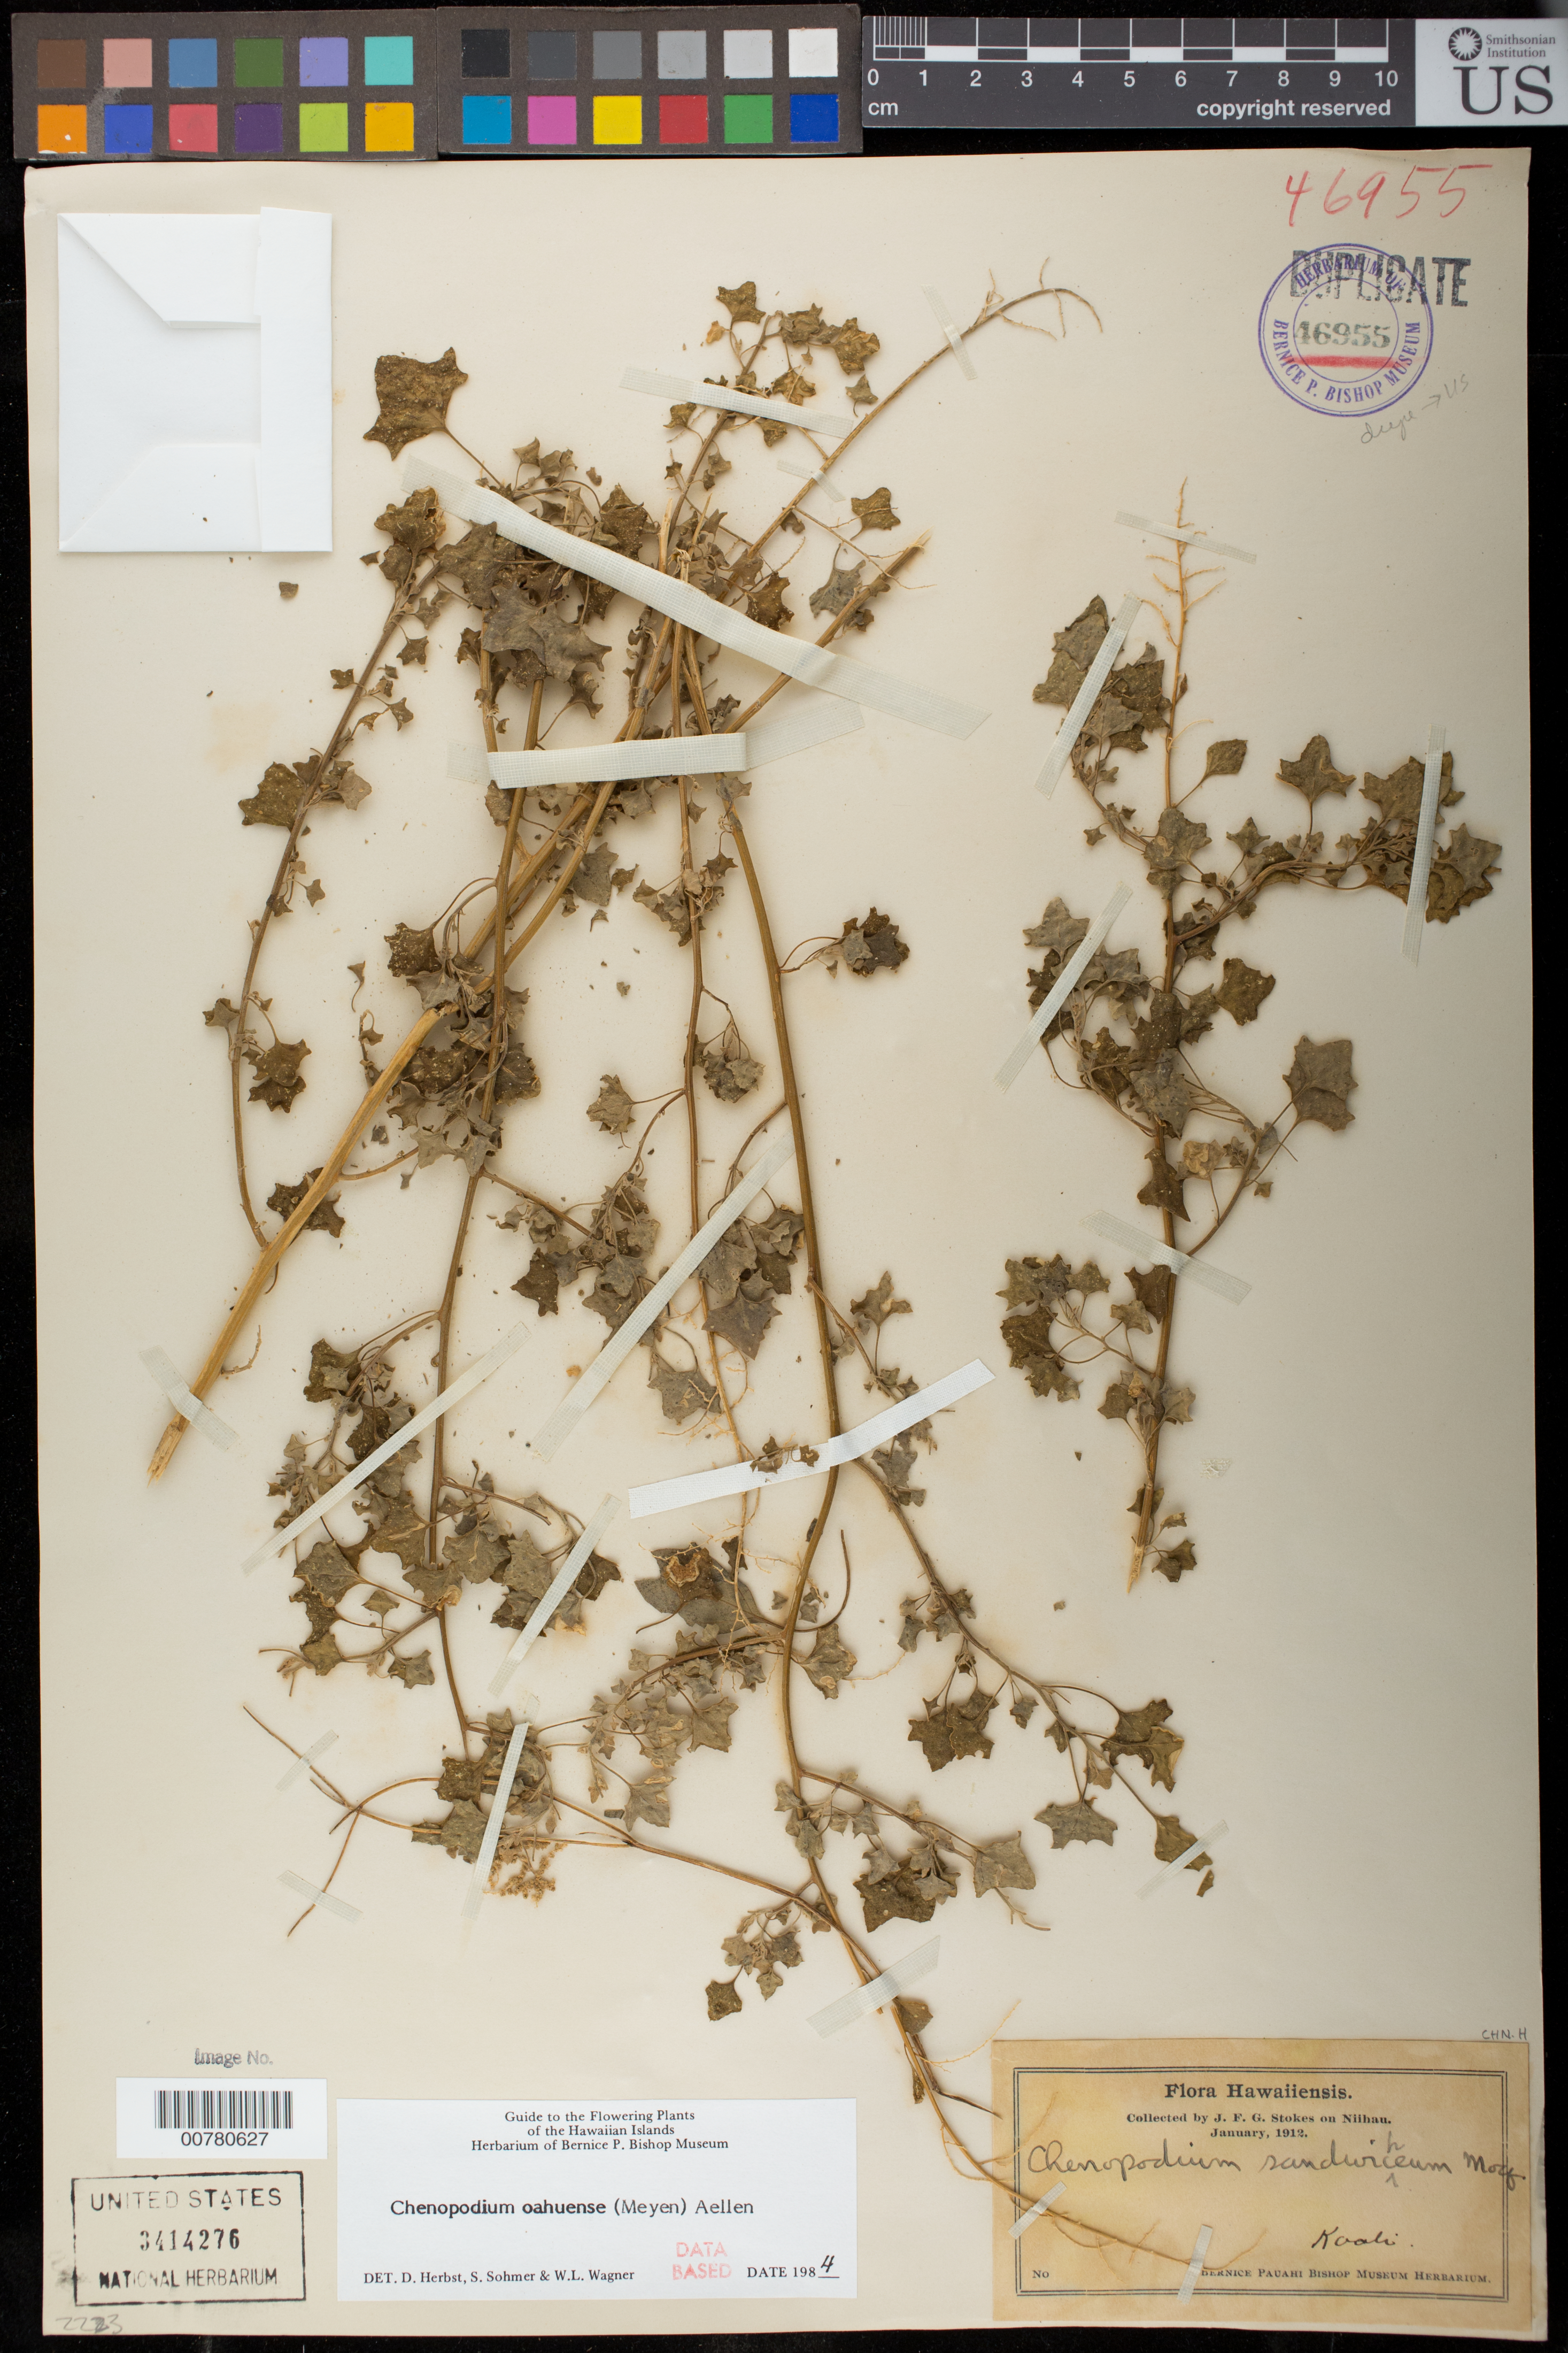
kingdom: Plantae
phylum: Tracheophyta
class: Magnoliopsida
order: Caryophyllales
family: Amaranthaceae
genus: Chenopodium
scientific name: Chenopodium oahuense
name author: (Meyen) Aellen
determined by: Wagner, W. L.; Herbst, D. R.; Sohmer, S. H.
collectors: J. F. G. Stokes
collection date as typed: Jan 1912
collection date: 1912-01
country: United States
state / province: Hawaii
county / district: Kauai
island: Ni'ihau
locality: Kaali.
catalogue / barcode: US 3414276